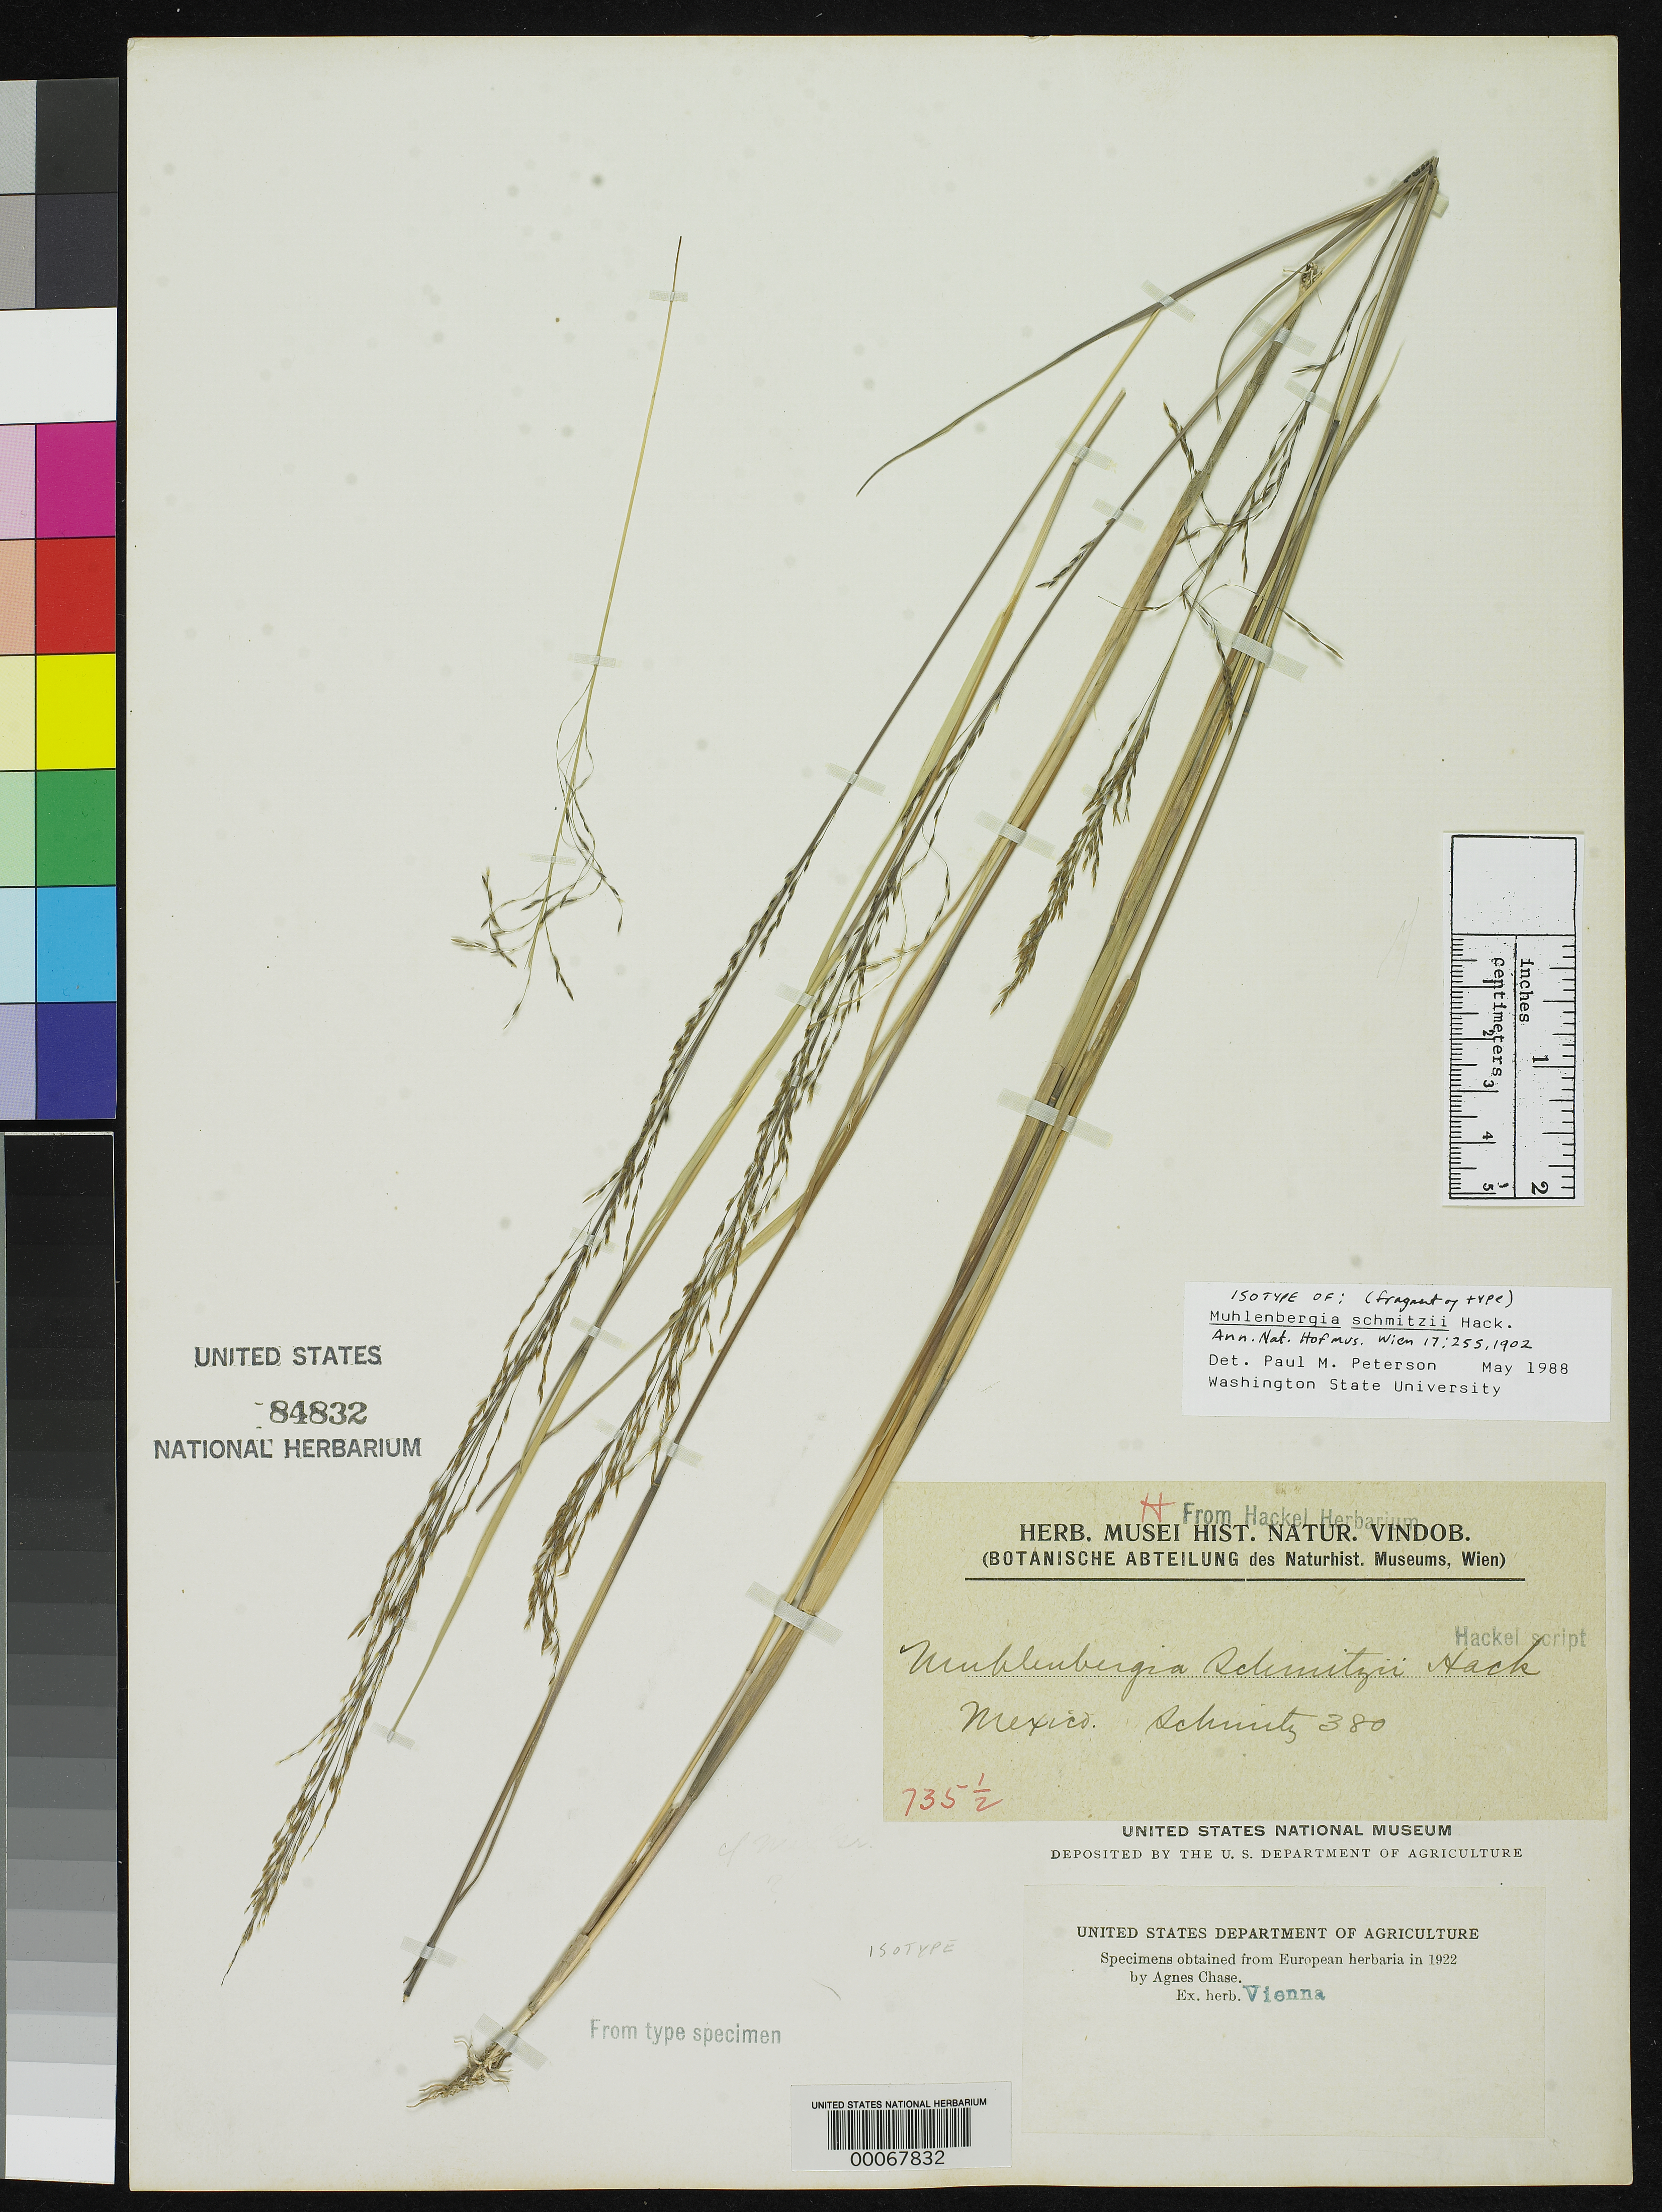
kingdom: Plantae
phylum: Tracheophyta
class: Liliopsida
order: Poales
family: Poaceae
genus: Muhlenbergia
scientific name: Muhlenbergia schmitzii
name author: Hack.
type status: Isotype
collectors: A. Schmitz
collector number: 380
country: Mexico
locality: E of Monserrat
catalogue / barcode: US 84832